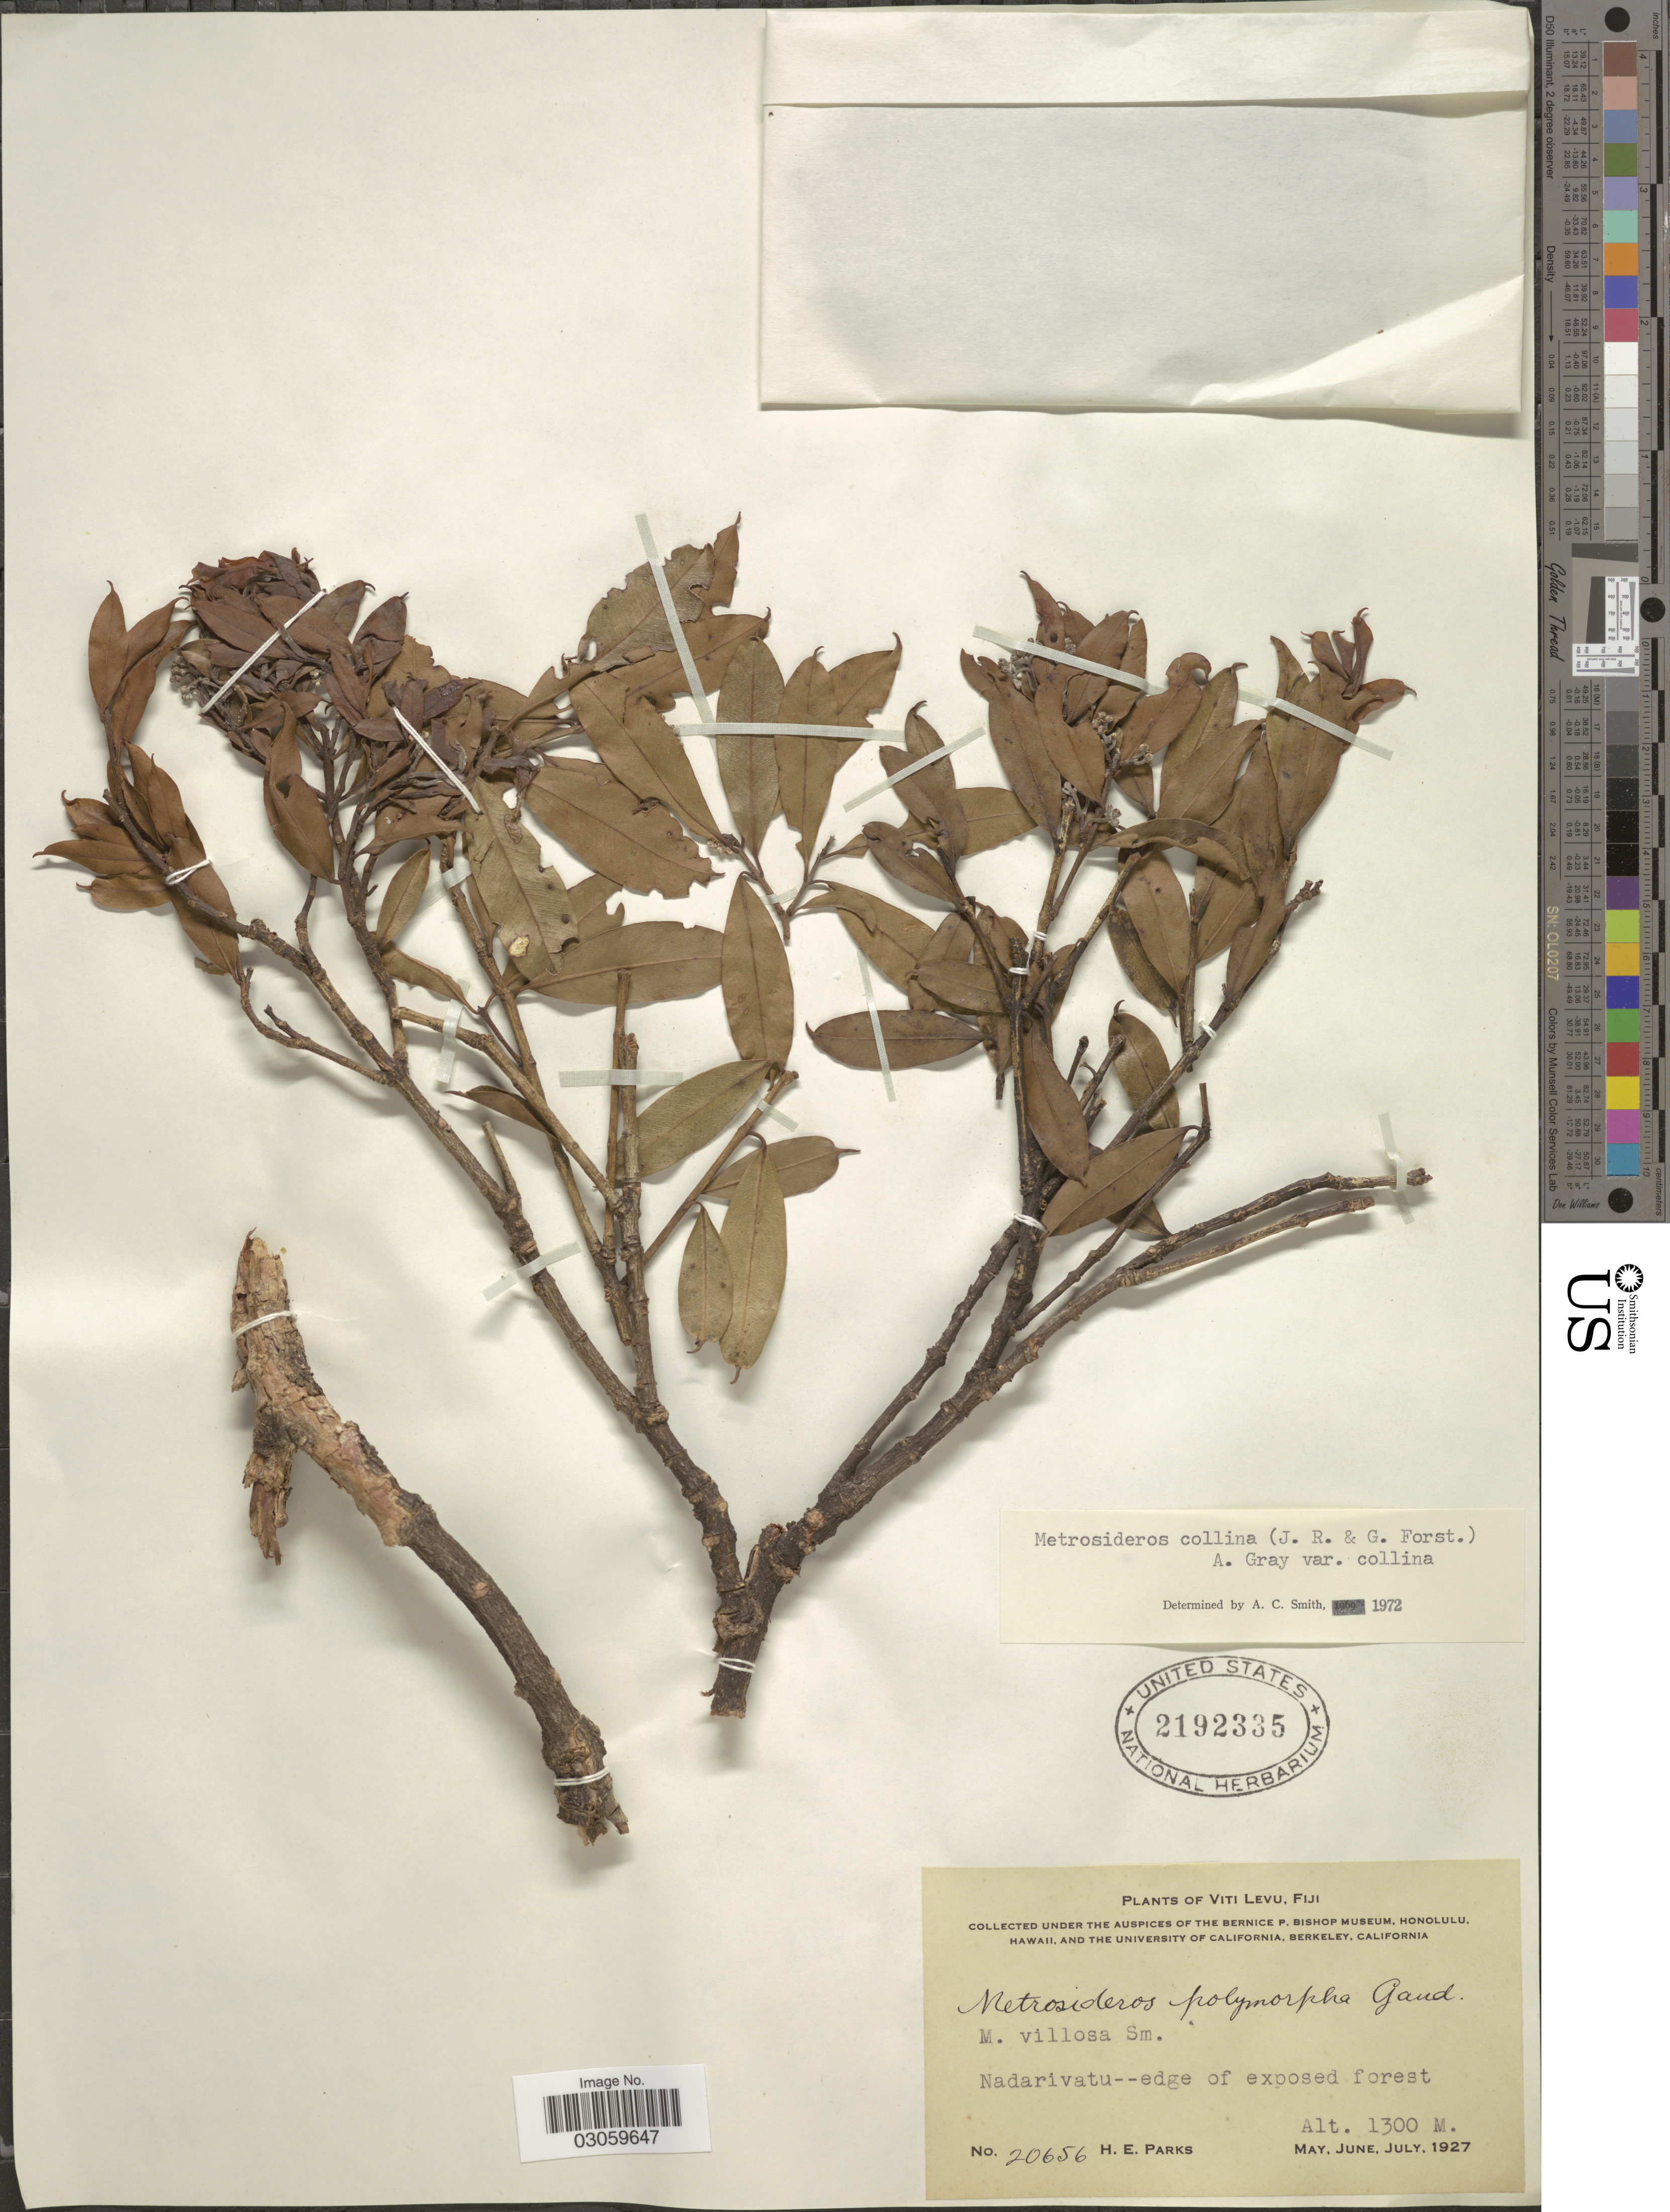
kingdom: Plantae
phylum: Tracheophyta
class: Magnoliopsida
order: Myrtales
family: Myrtaceae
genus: Metrosideros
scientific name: Metrosideros collina var. collina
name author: (J.R. Forst. & G. Forst.) A. Gray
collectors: H. E. Parks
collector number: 20656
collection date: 1927-05/1927-07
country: Fiji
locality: Viti Levu. Nadarivatu -- edge of exposed forest.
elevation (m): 1300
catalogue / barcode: US 2192335